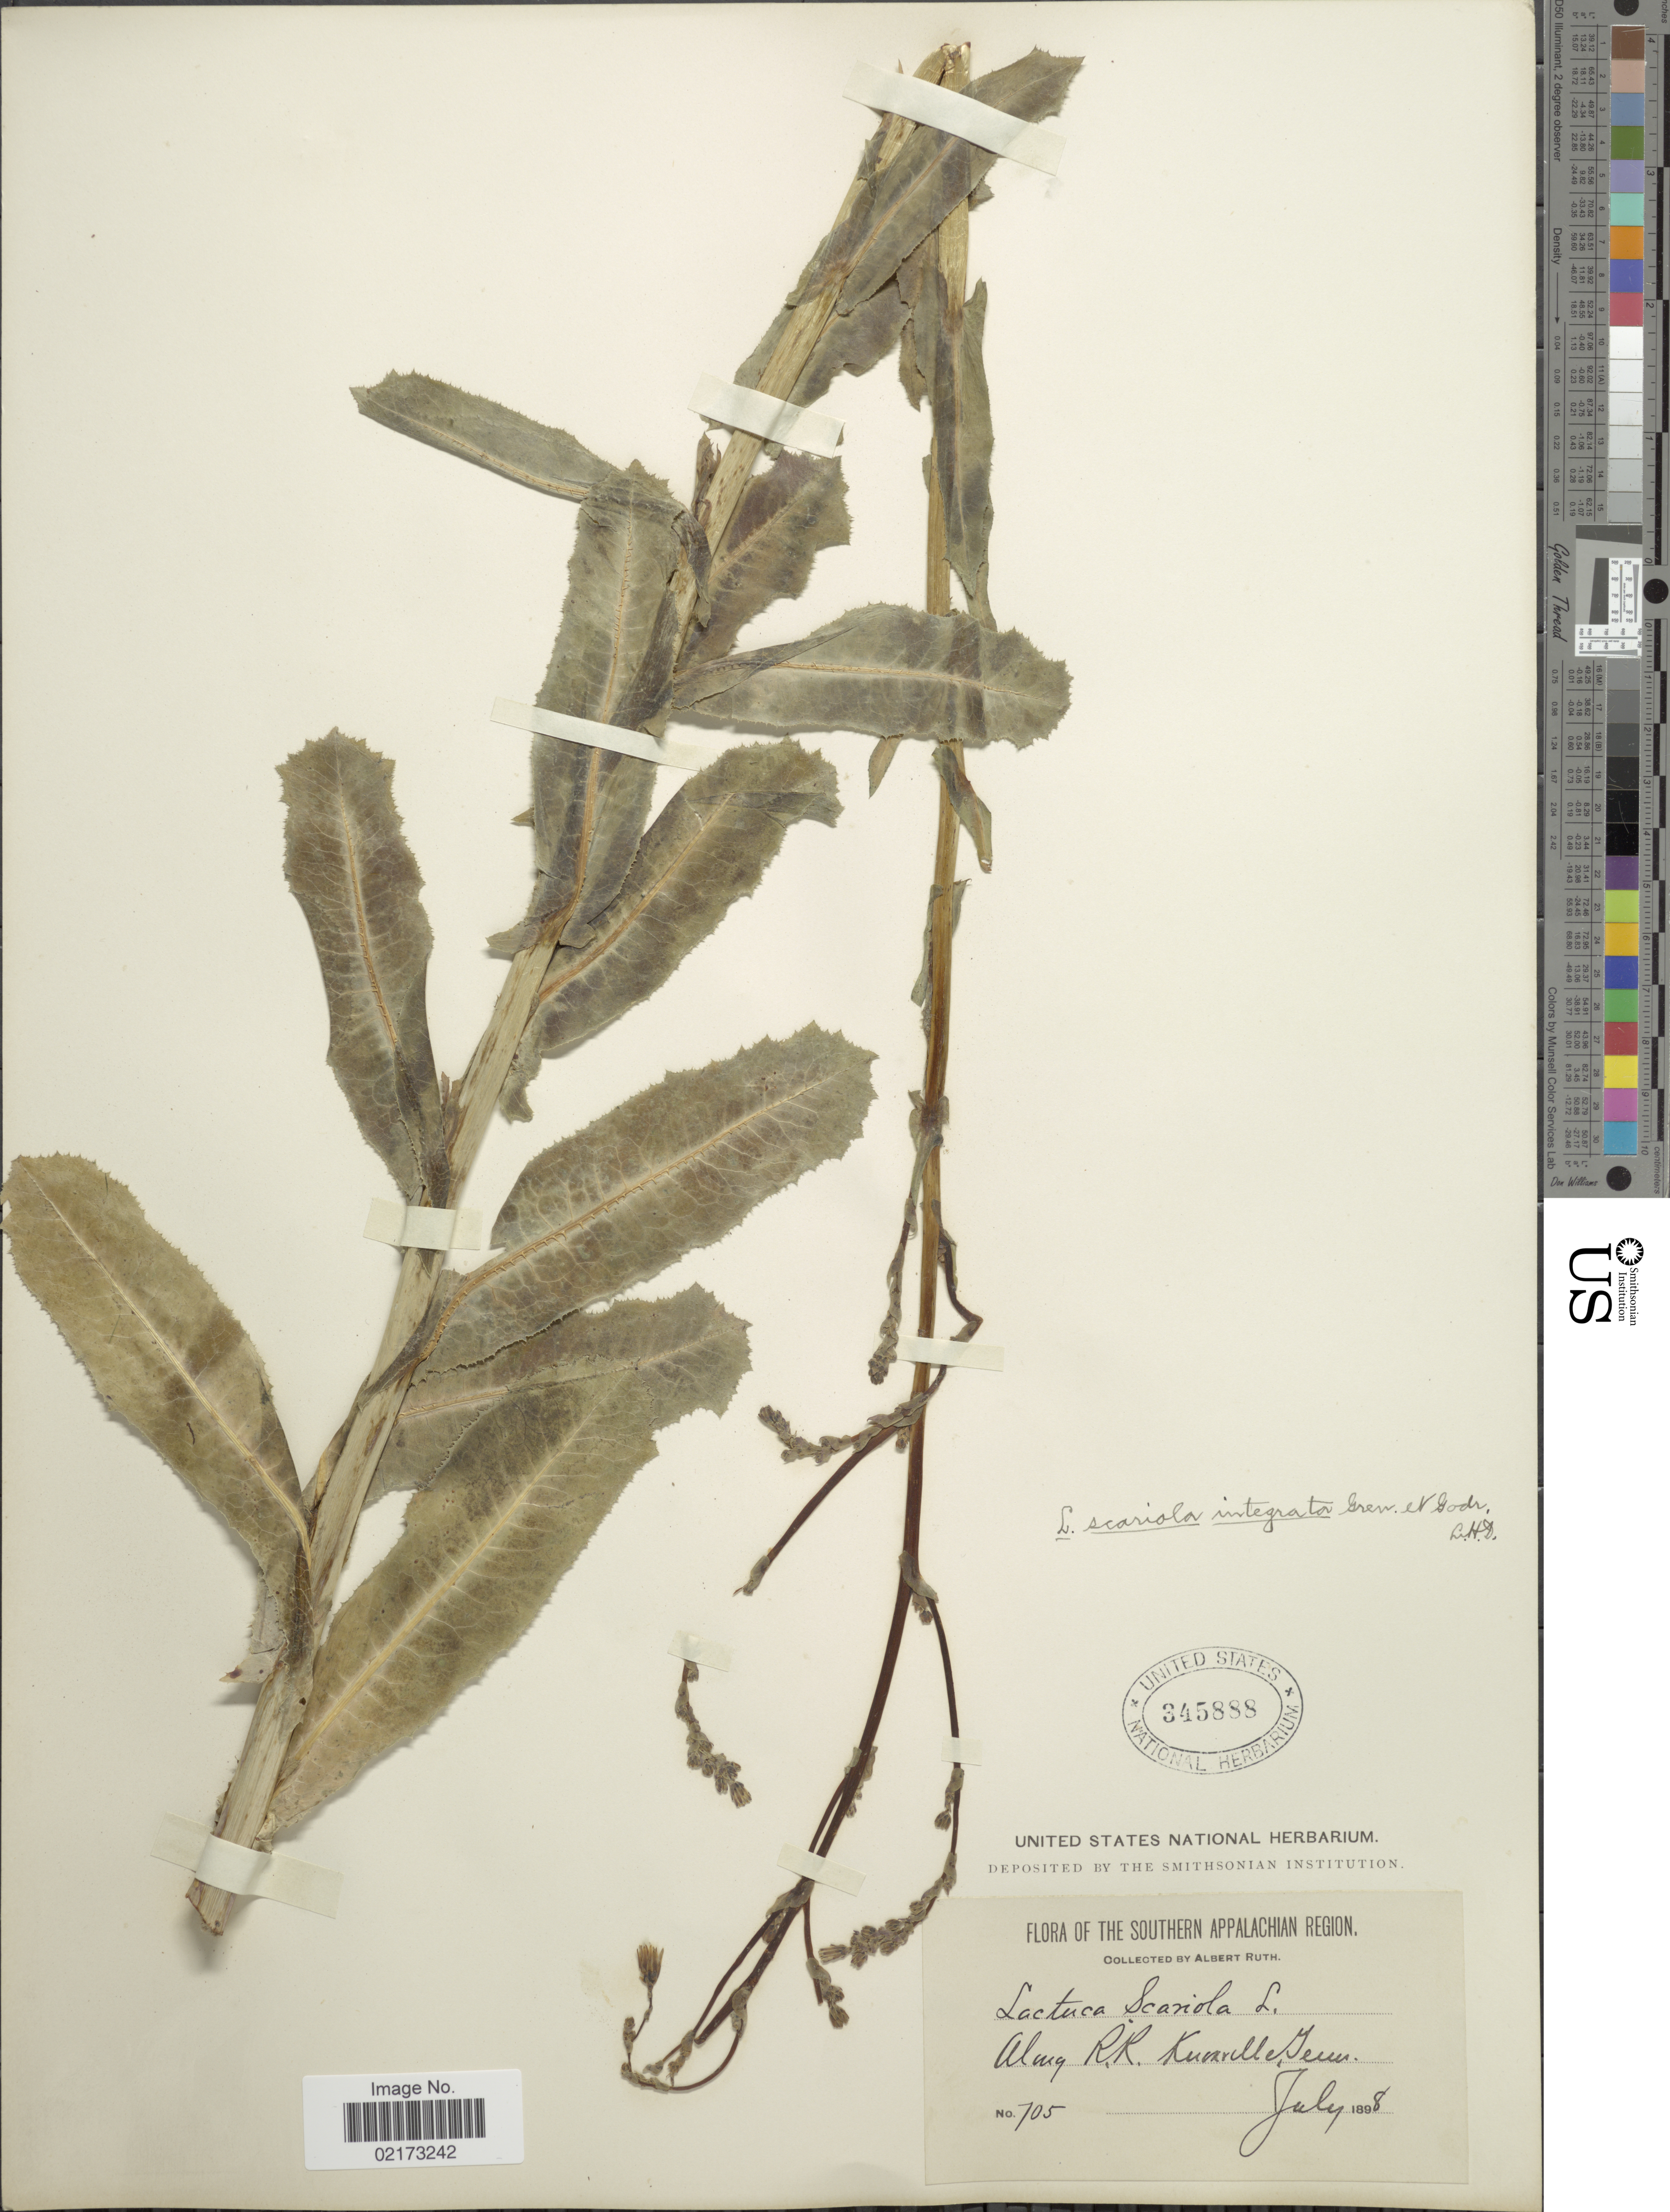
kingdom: Plantae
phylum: Tracheophyta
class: Magnoliopsida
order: Asterales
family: Asteraceae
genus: Lactuca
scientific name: Lactuca serriola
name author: L.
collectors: A. Ruth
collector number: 705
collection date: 1898-07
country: United States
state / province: Tennessee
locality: Southern Appalachian Region, along R. R., Knoxville, Tenn.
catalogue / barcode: US 345888